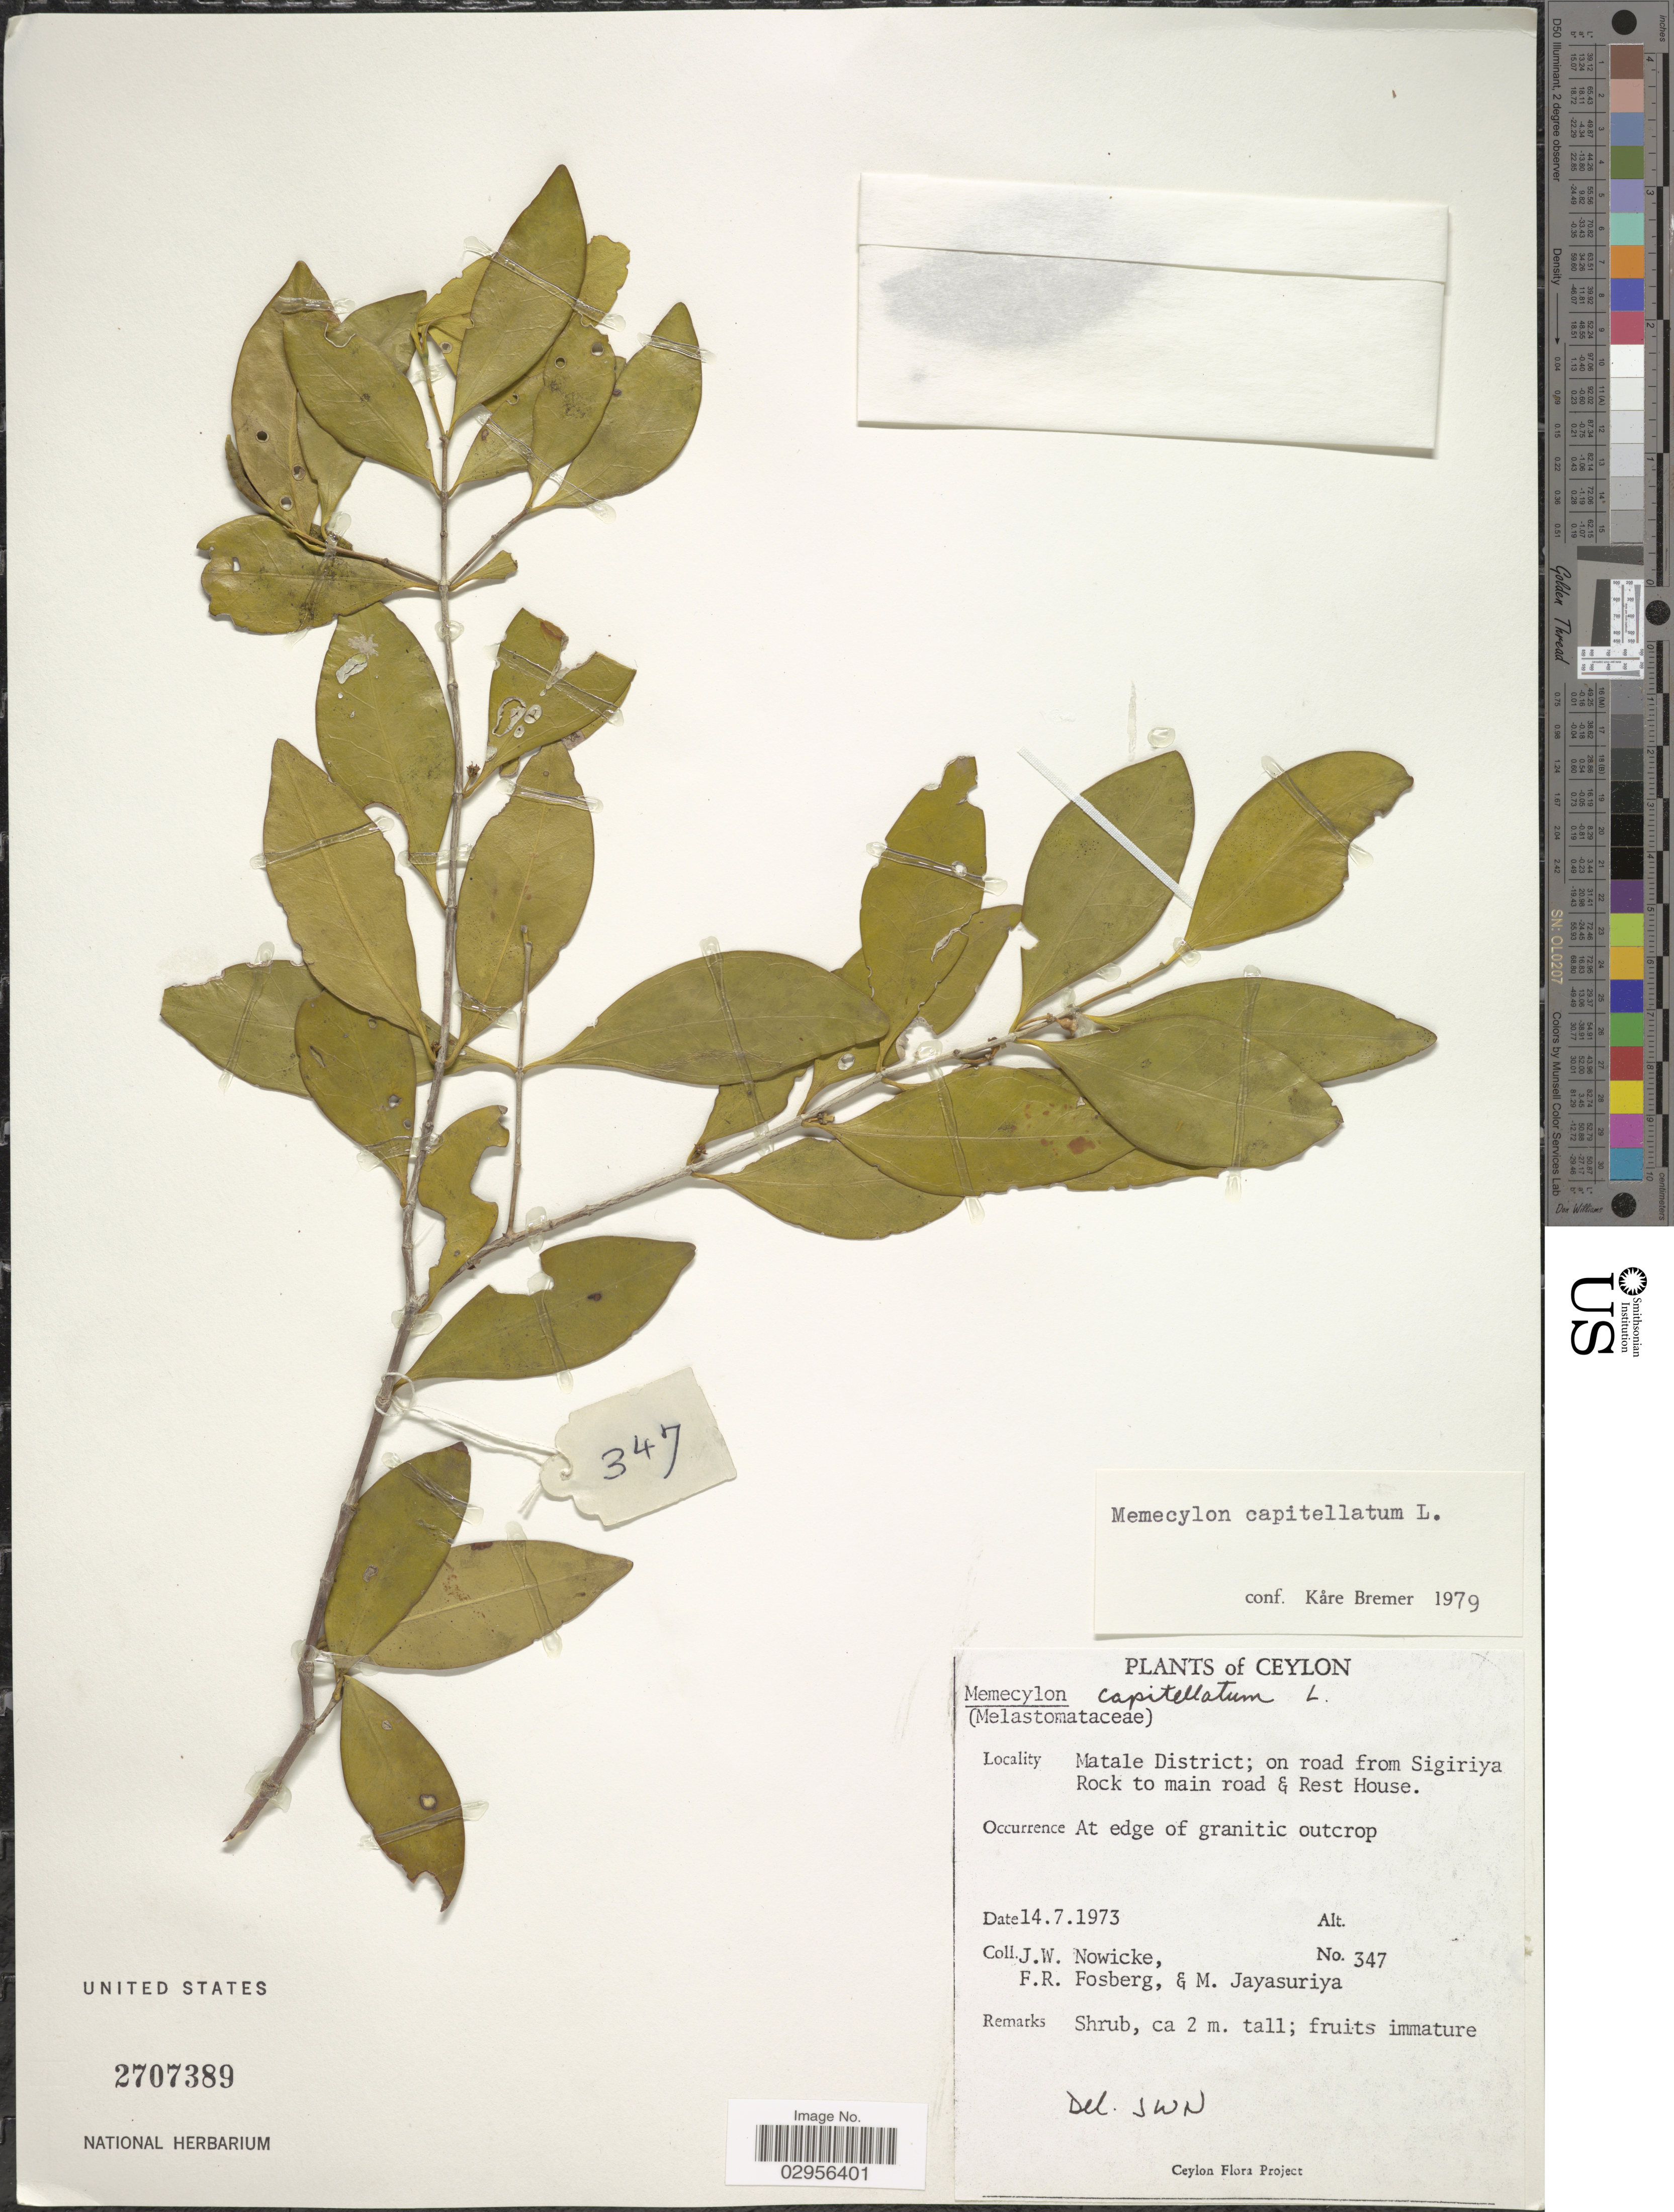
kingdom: Plantae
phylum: Tracheophyta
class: Magnoliopsida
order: Myrtales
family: Melastomataceae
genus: Memecylon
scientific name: Memecylon capitellatum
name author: L.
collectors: J. W. Nowicke, F. R. Fosberg & M. Jayasuriya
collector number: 347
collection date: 1973-07-14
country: Sri Lanka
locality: Ceylon. Matale District; on road from Sigiriya Rock to main road & Rest House.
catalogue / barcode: US 2707389